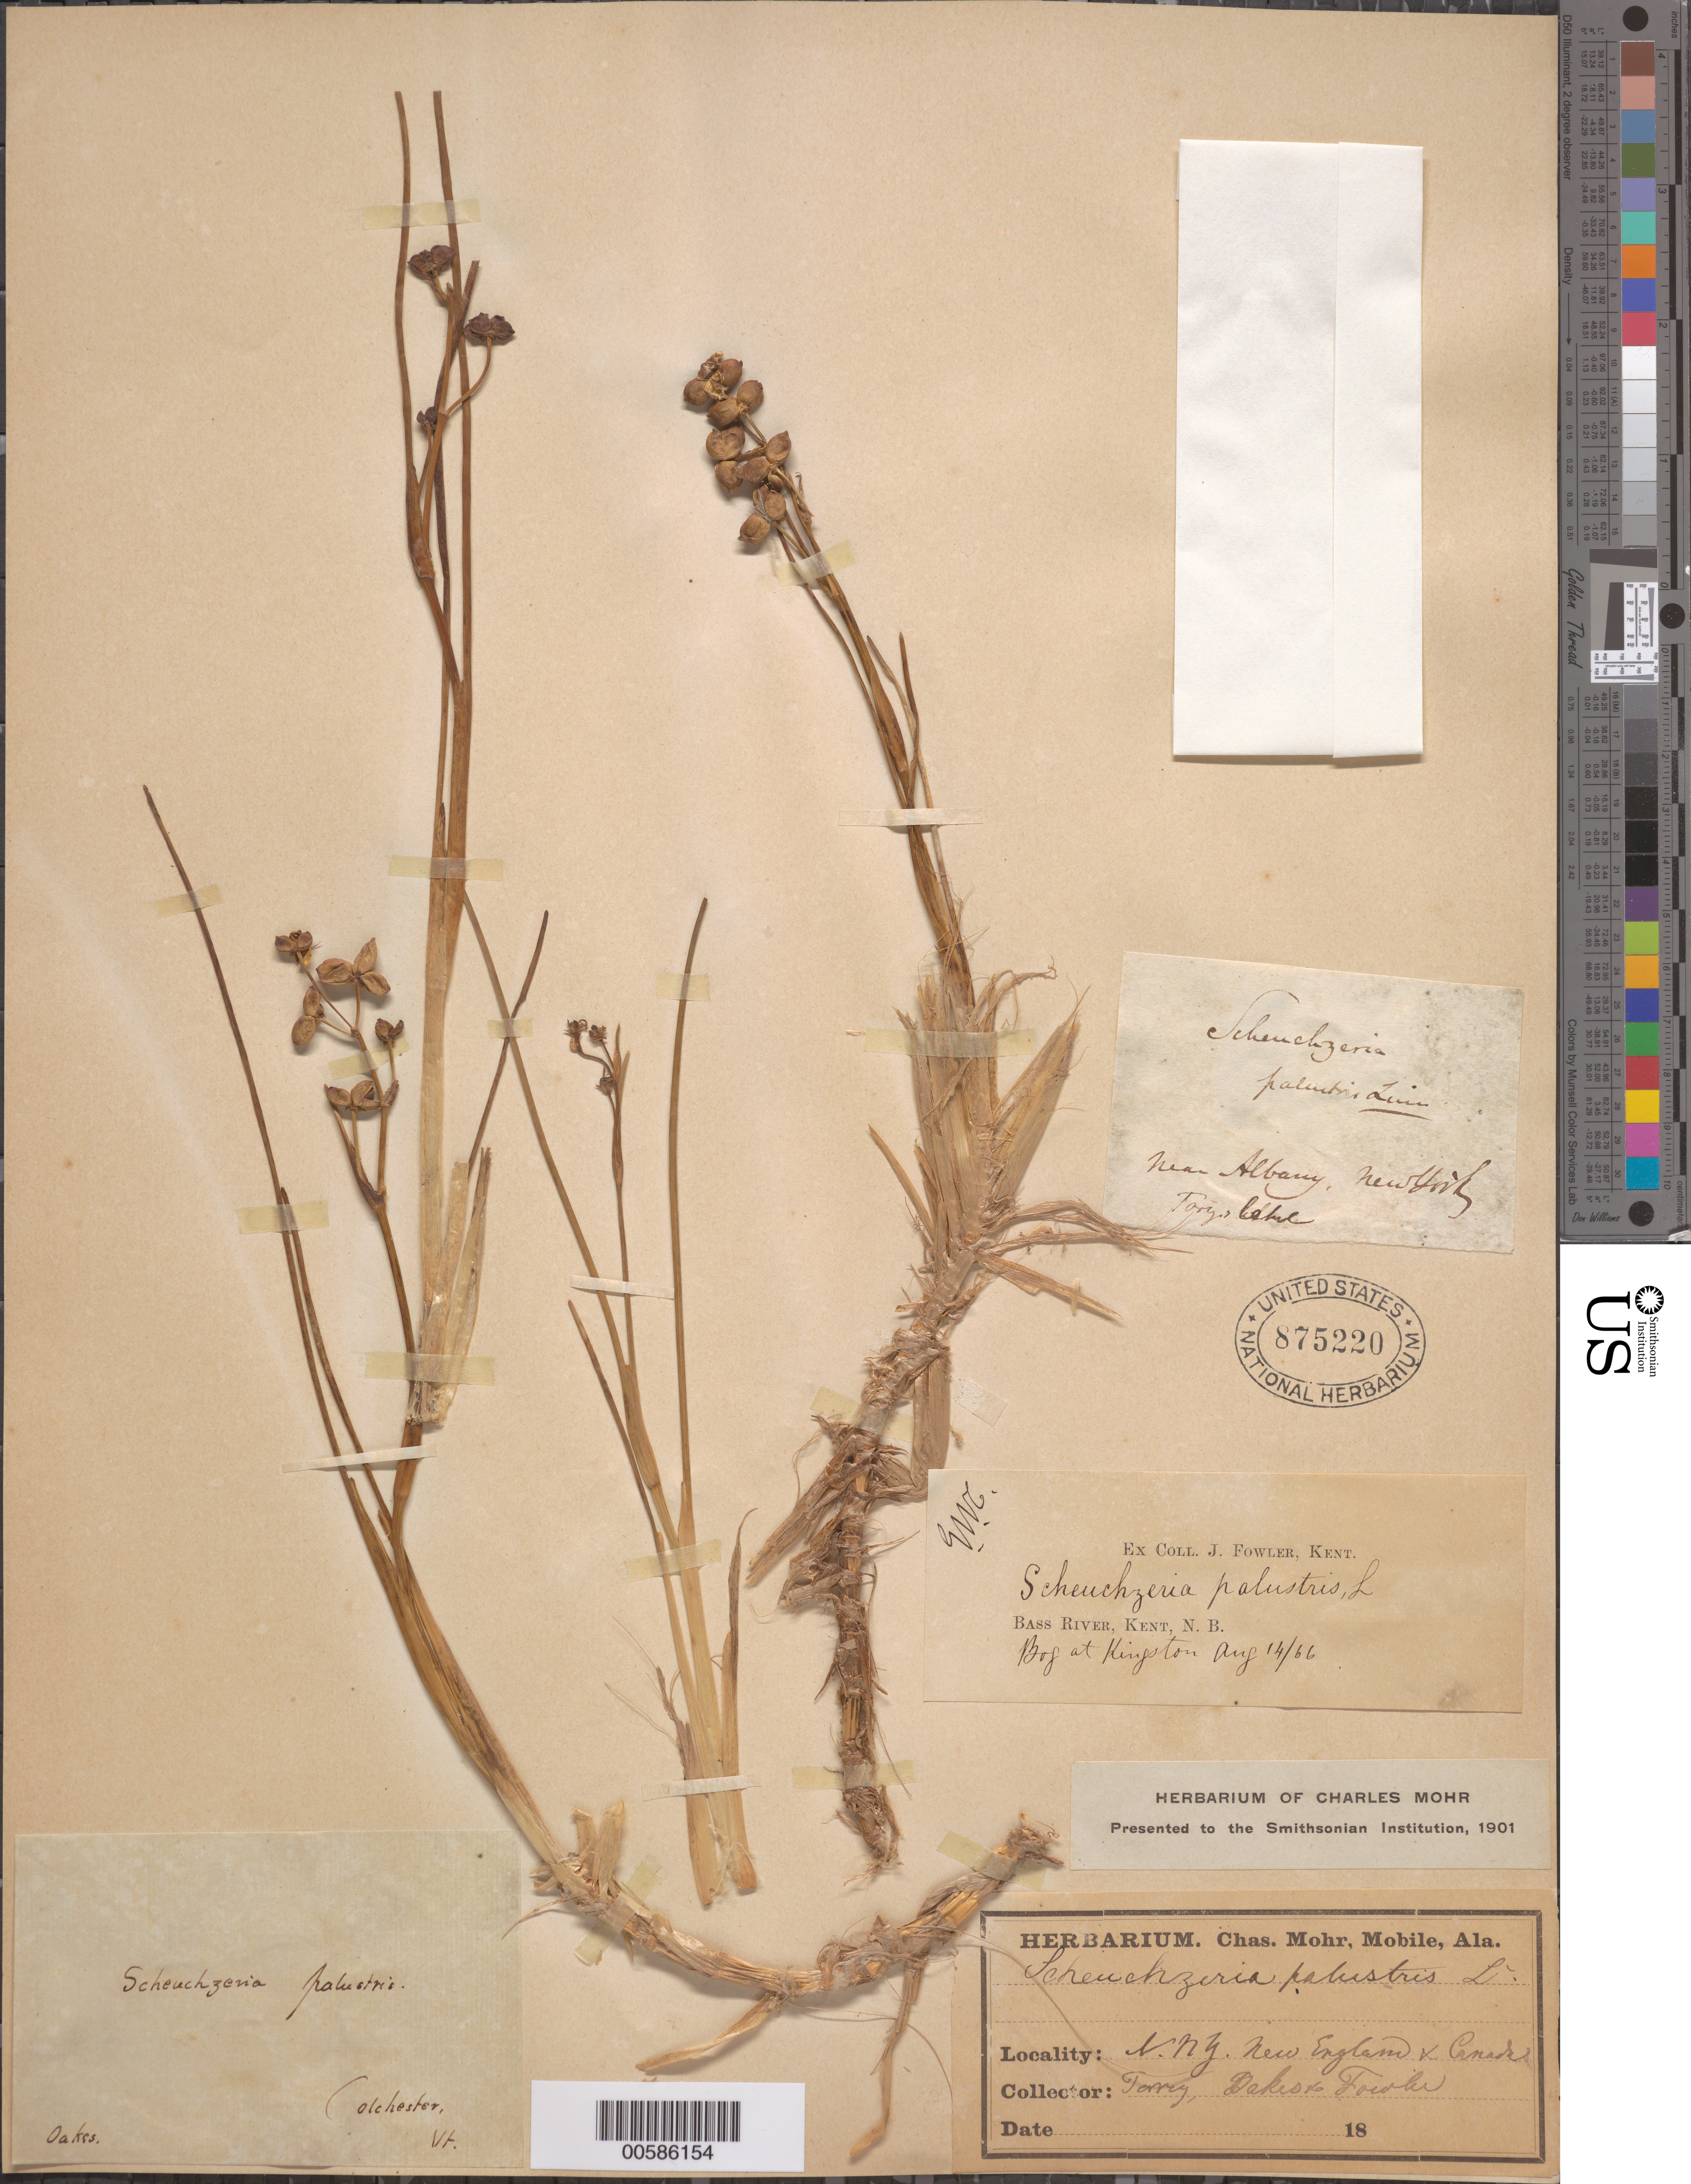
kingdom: Plantae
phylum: Tracheophyta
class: Liliopsida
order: Alismatales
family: Scheuchzeriaceae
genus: Scheuchzeria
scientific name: Scheuchzeria palustris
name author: L.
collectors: -. Oakes, J. Torrey & J. P. Fowler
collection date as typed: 18--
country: United States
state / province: Vermont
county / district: Chittenden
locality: Colchester, also collected at Bass River, Kent, N.B.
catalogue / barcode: US 875220